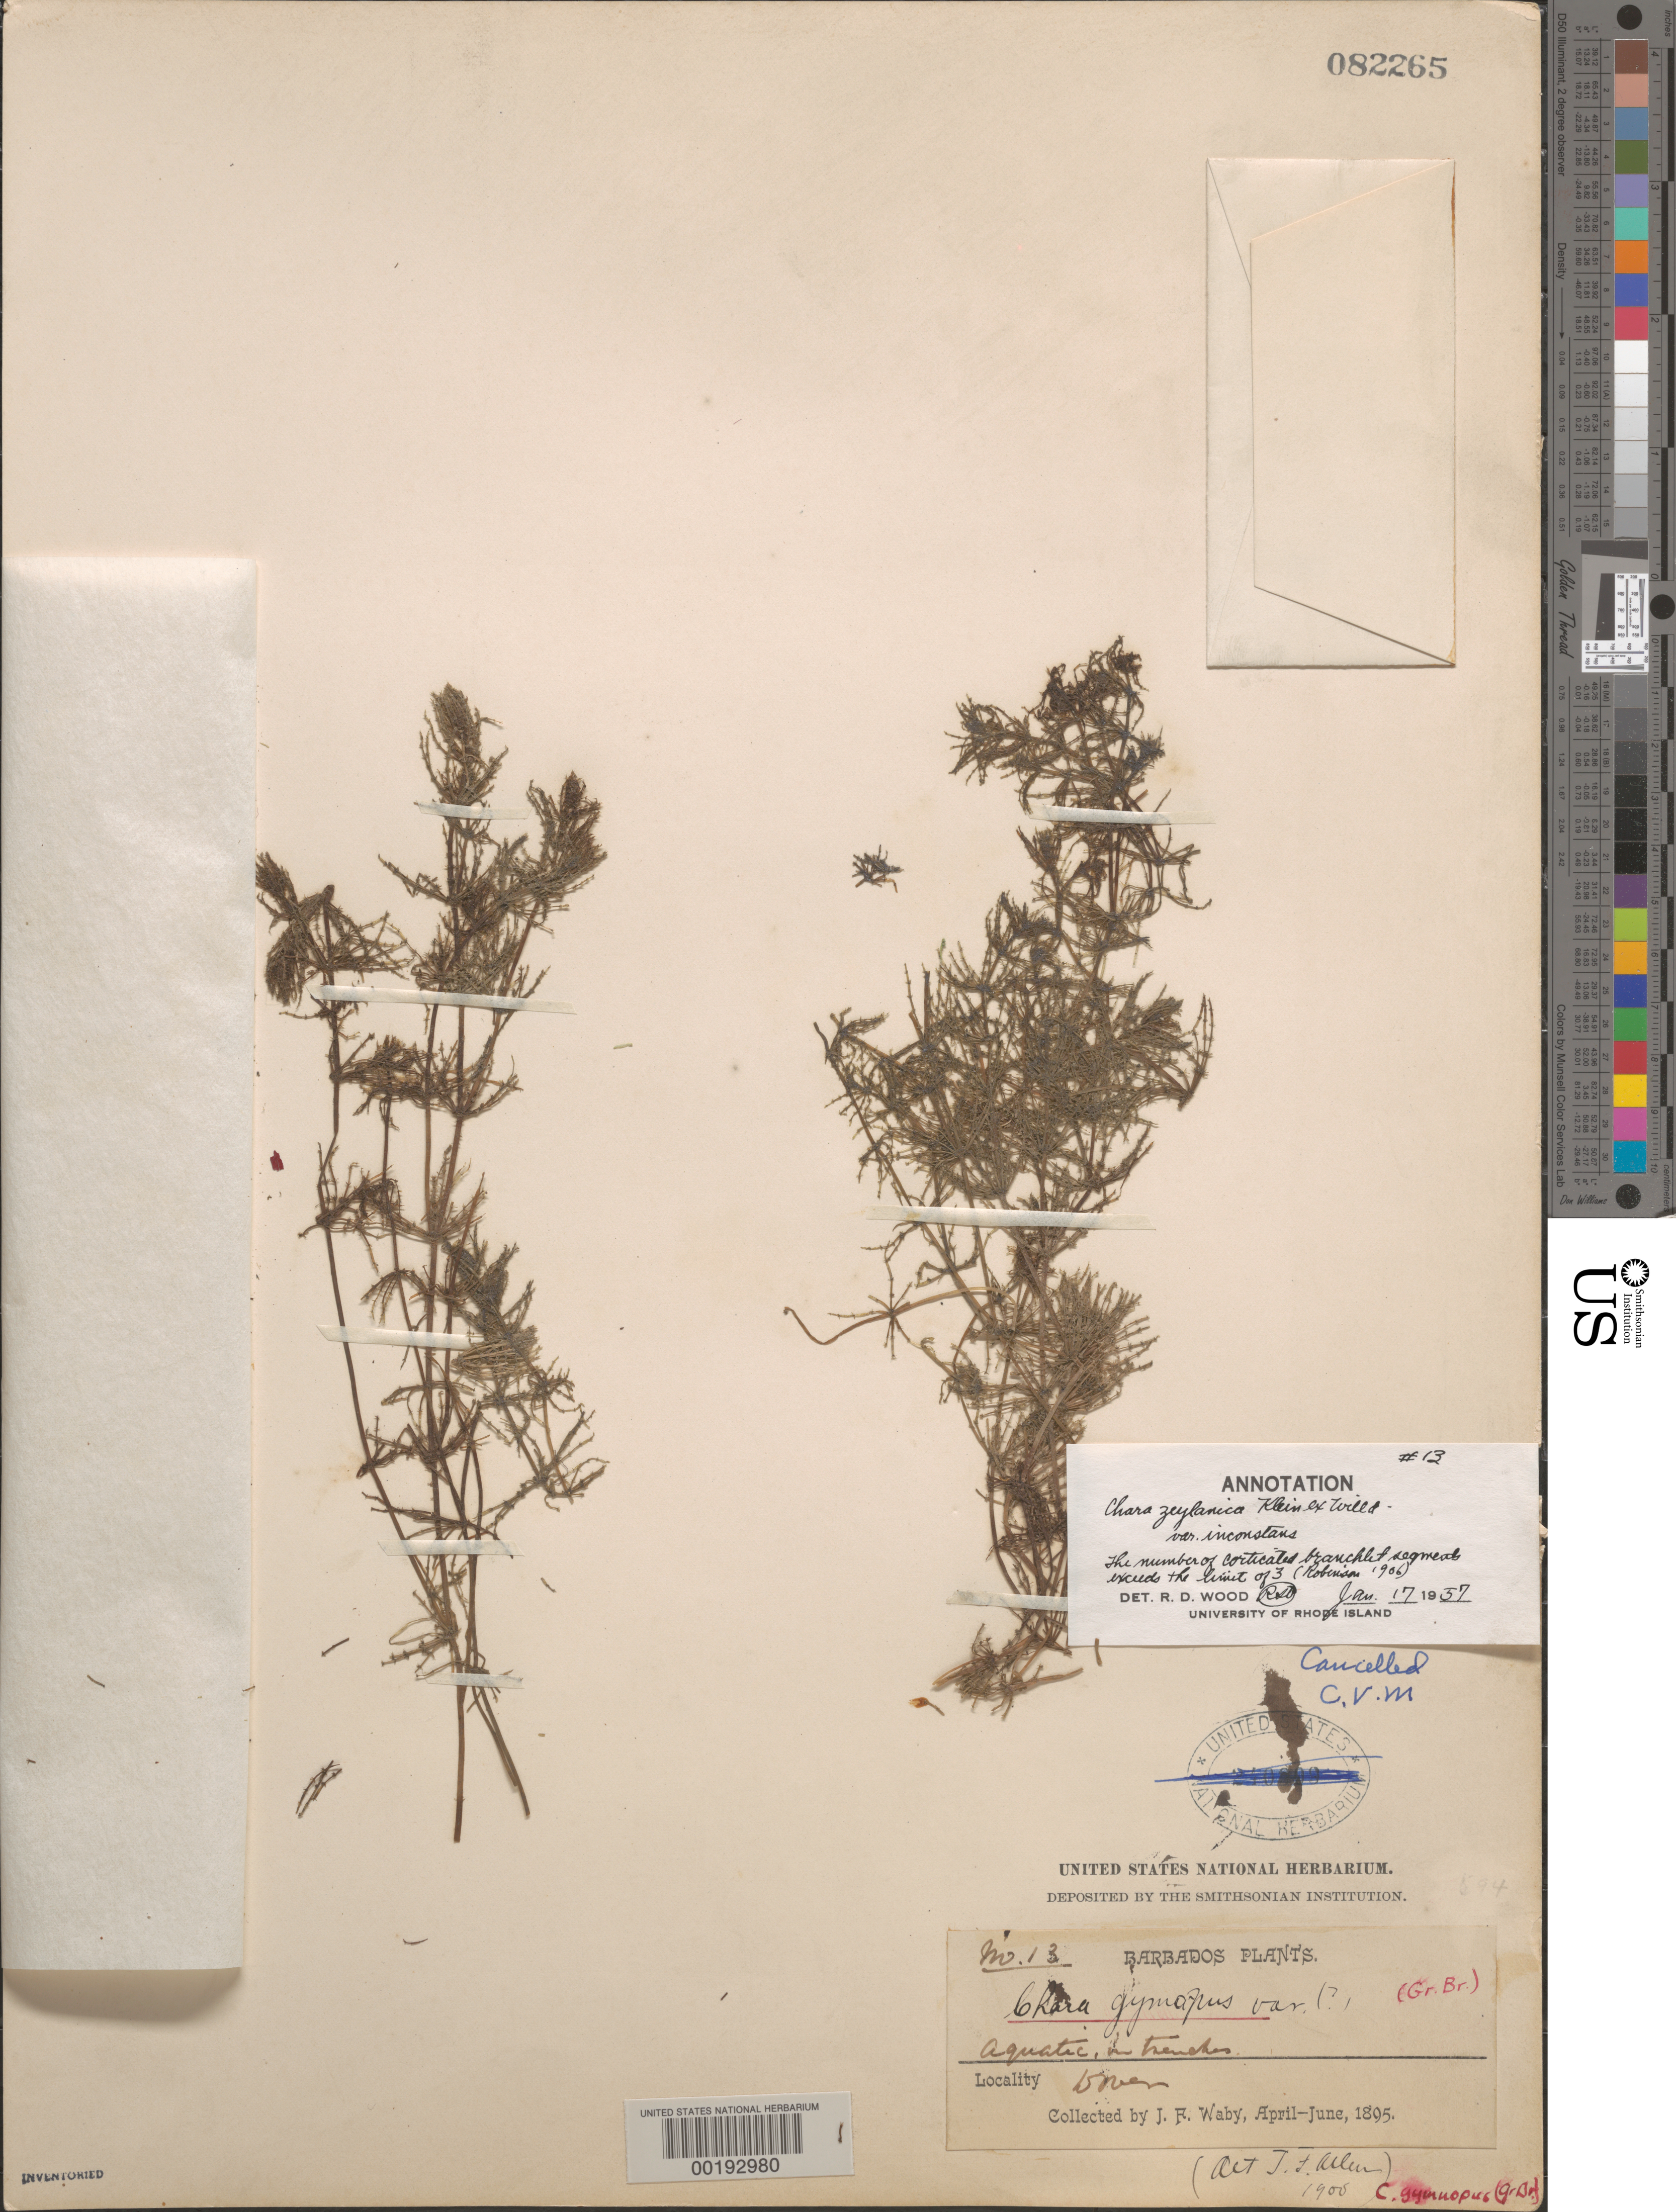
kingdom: Plantae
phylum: Charophyta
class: Charophyceae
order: Charales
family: Characeae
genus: Chara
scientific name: Chara zeylanica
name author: J.G. Klein ex Willd.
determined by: Wood, R. D.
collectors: J. Waby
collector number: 13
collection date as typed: Apr 1895 TO -- Jun 1895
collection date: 1895-04/1895-06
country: Barbados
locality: Dover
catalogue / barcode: US 82265